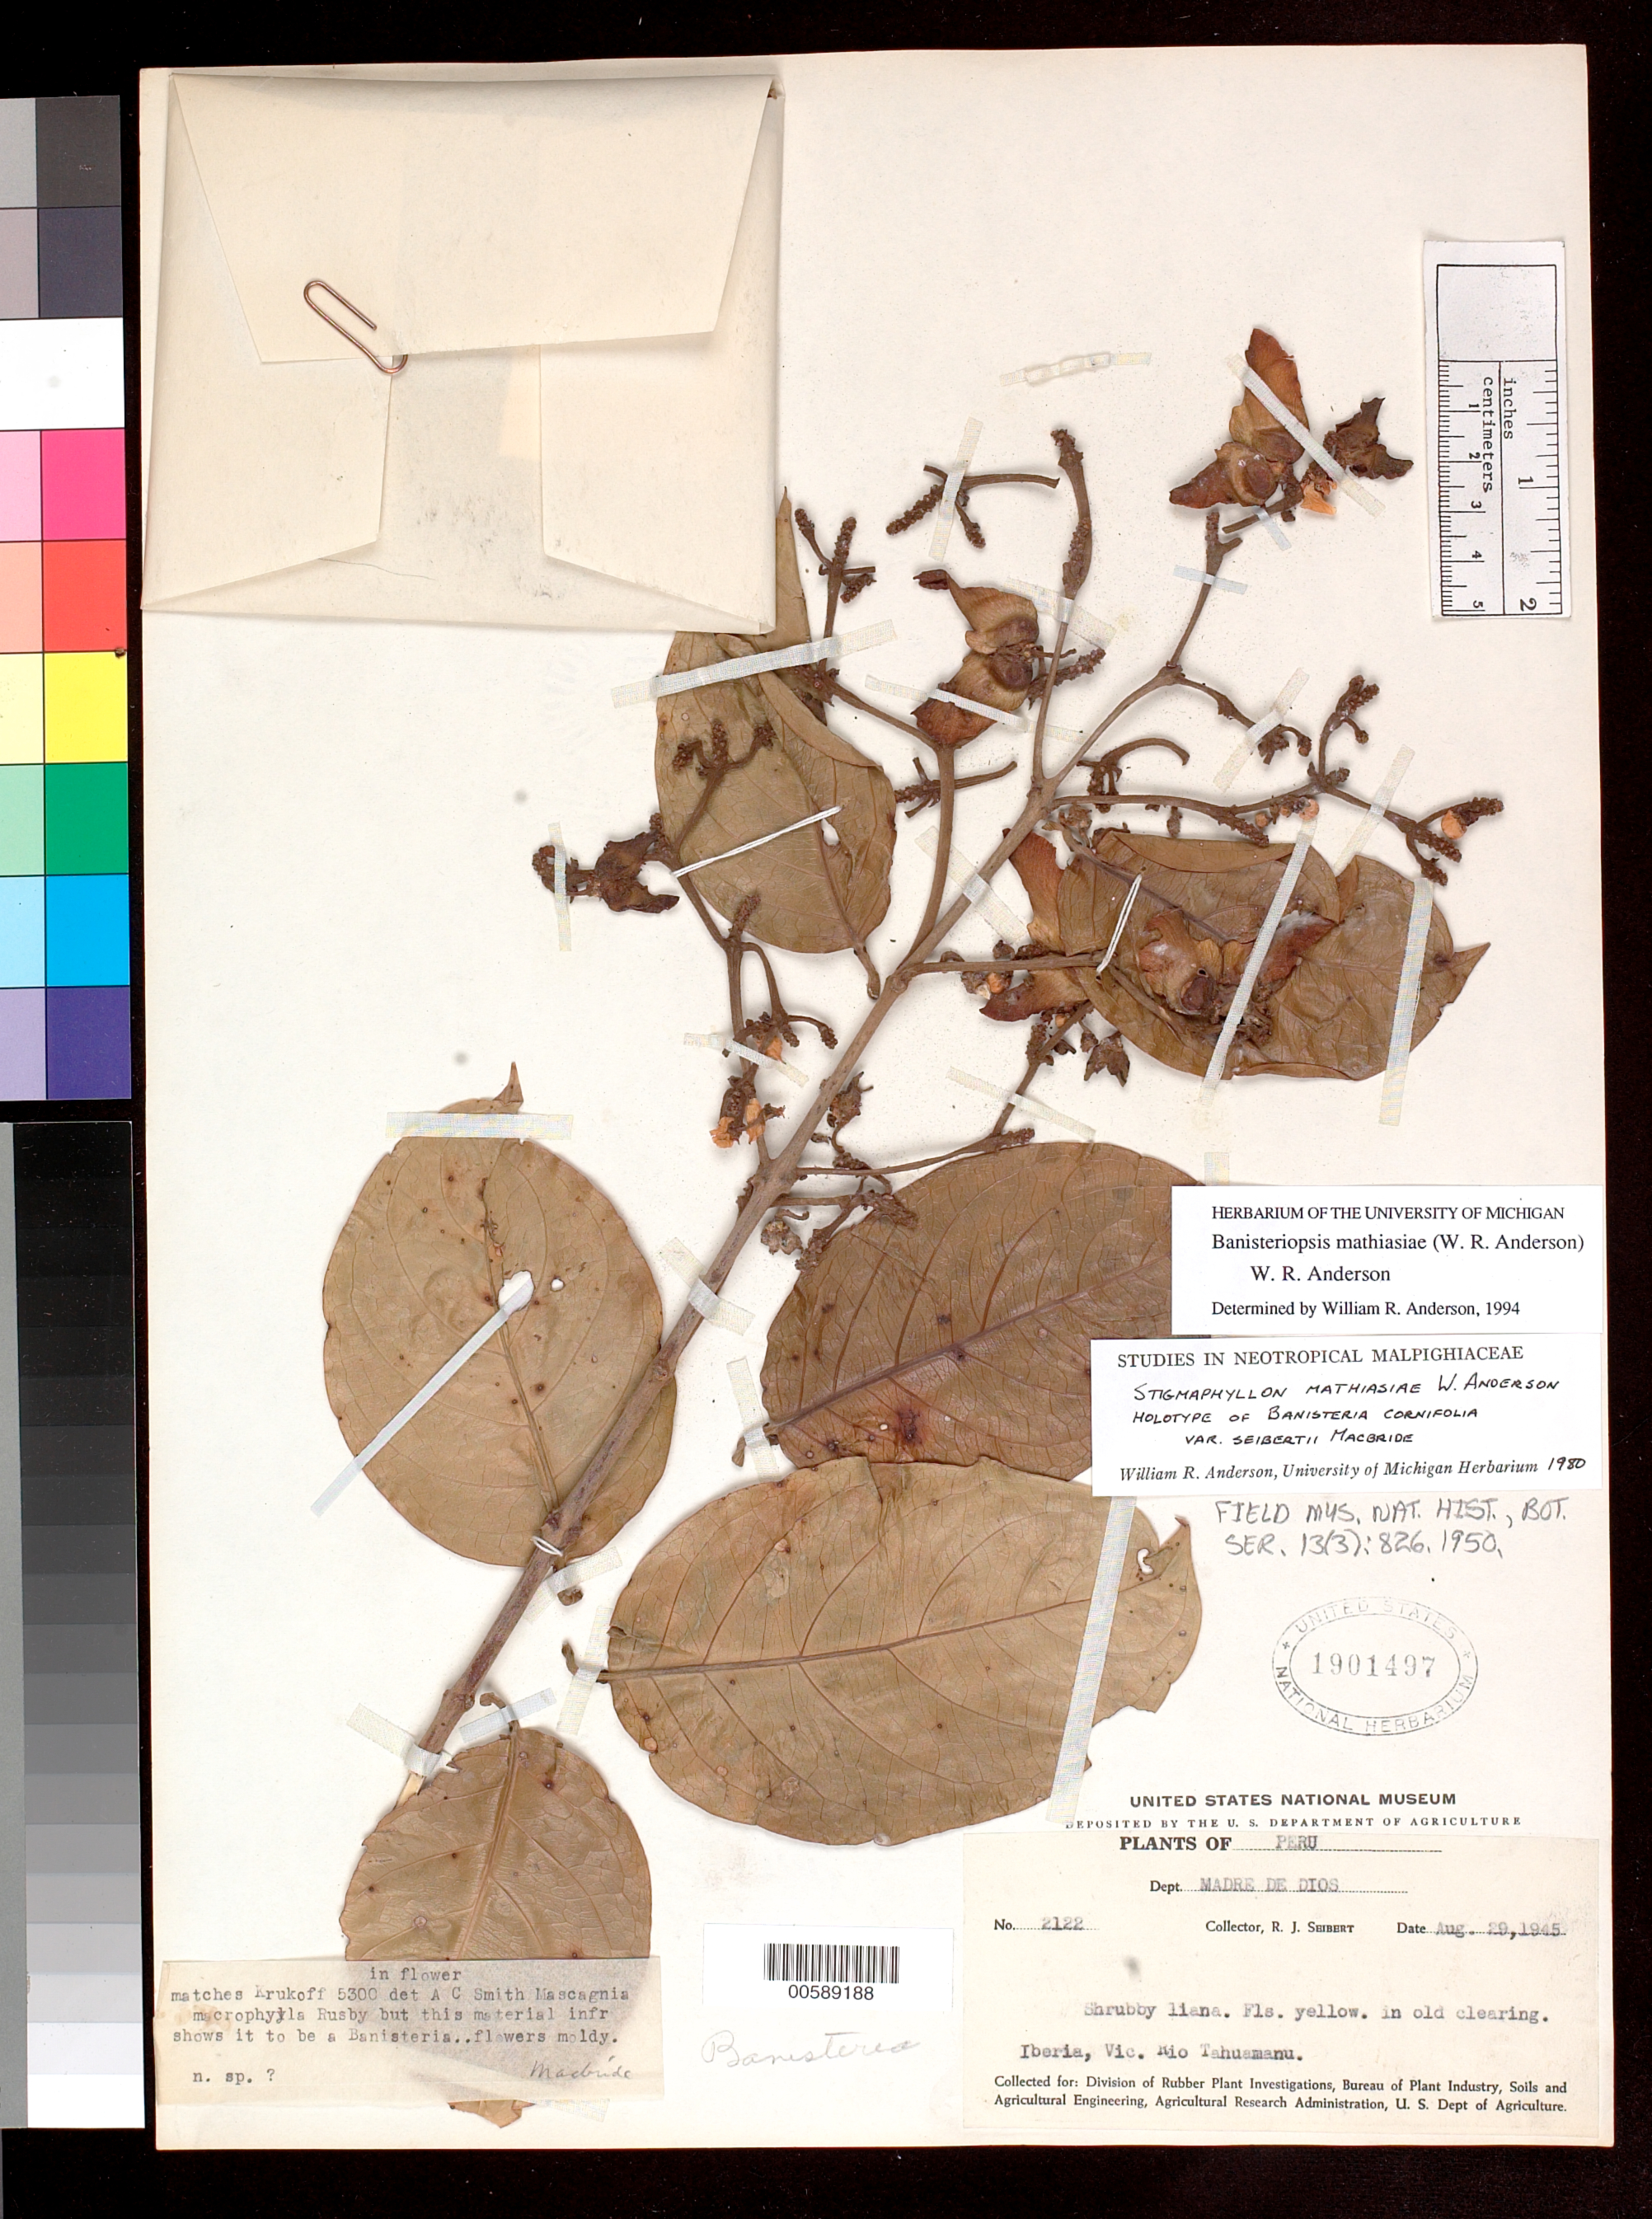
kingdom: Plantae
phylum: Tracheophyta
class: Magnoliopsida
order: Malpighiales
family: Malpighiaceae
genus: Banisteria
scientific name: Banisteria cornifolia var. seibertii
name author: J.F. Macbr.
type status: Holotype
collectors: R. J. Seibert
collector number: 2122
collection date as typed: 29 Aug 1945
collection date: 1945-08-29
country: Peru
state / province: Madre de Dios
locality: Iberia, vic. Rio Tahuamanu.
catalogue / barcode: US 1901497